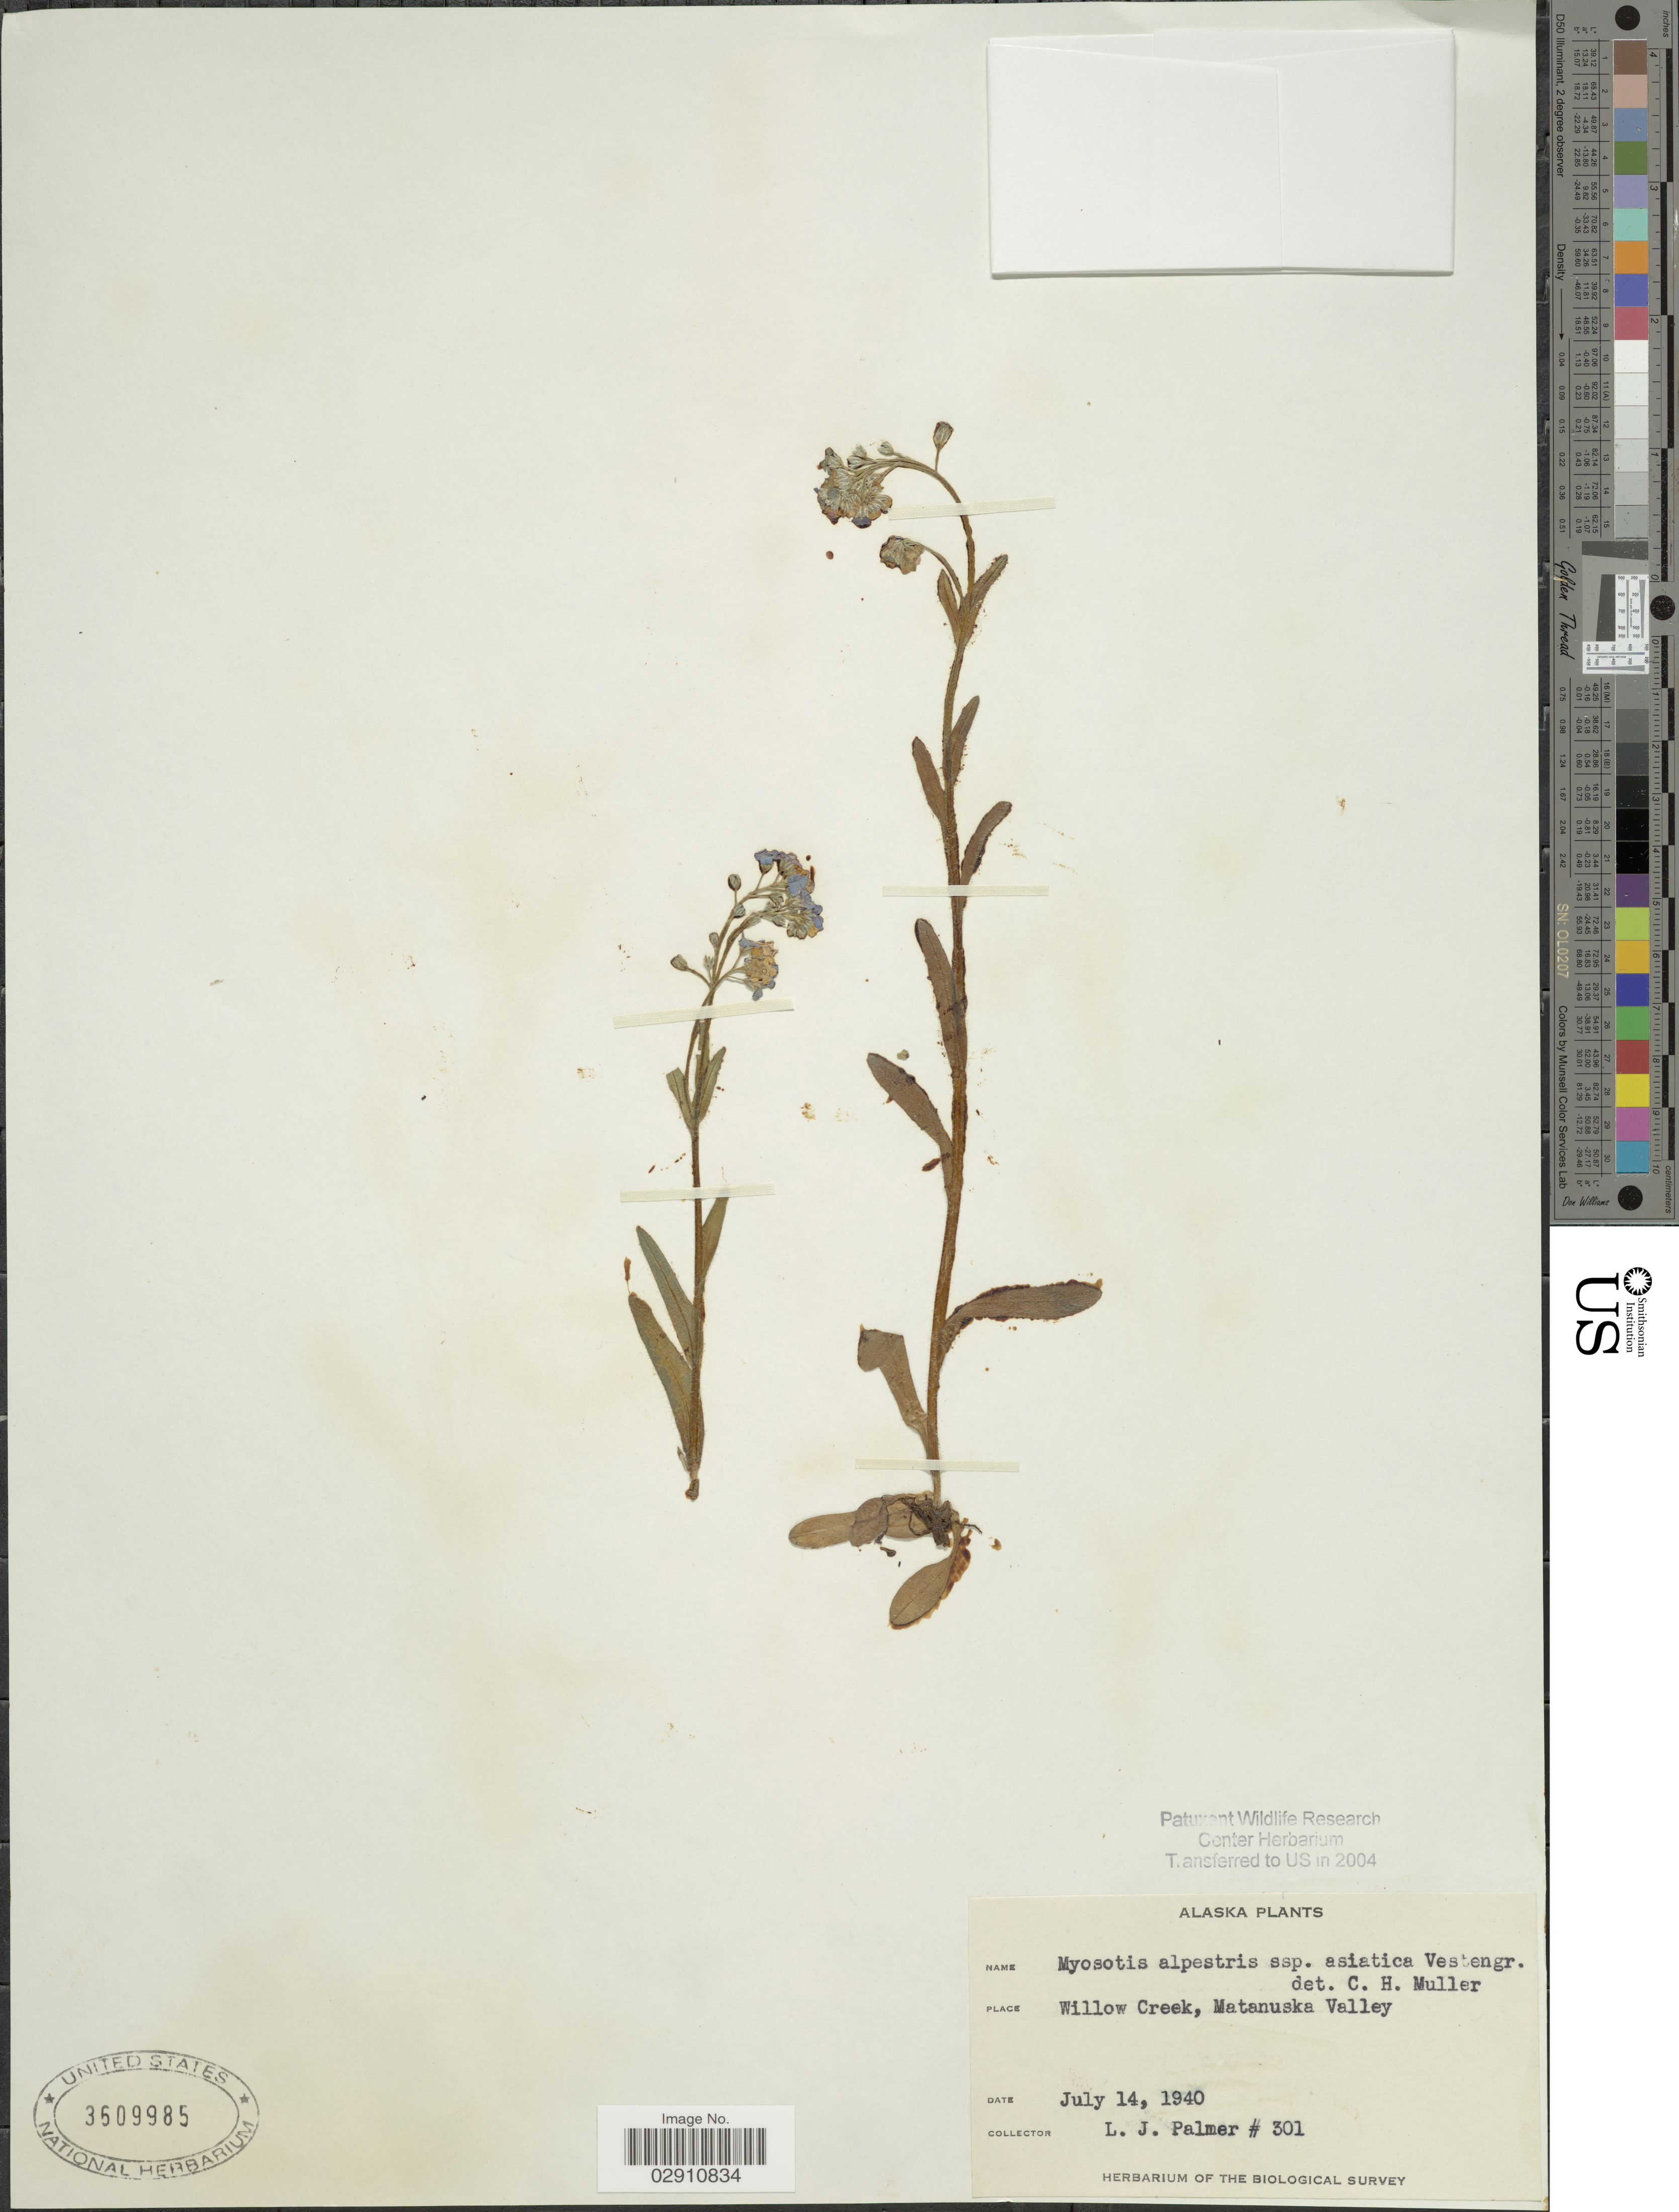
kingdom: Plantae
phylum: Tracheophyta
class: Magnoliopsida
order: Boraginales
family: Boraginaceae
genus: Myosotis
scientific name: Myosotis alpestris subsp. asiatica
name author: Vestergr.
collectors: L. J. Palmer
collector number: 301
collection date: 1940-07-14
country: United States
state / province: Alaska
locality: Willow Creek, Matanuska Valley.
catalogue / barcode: US 3609985